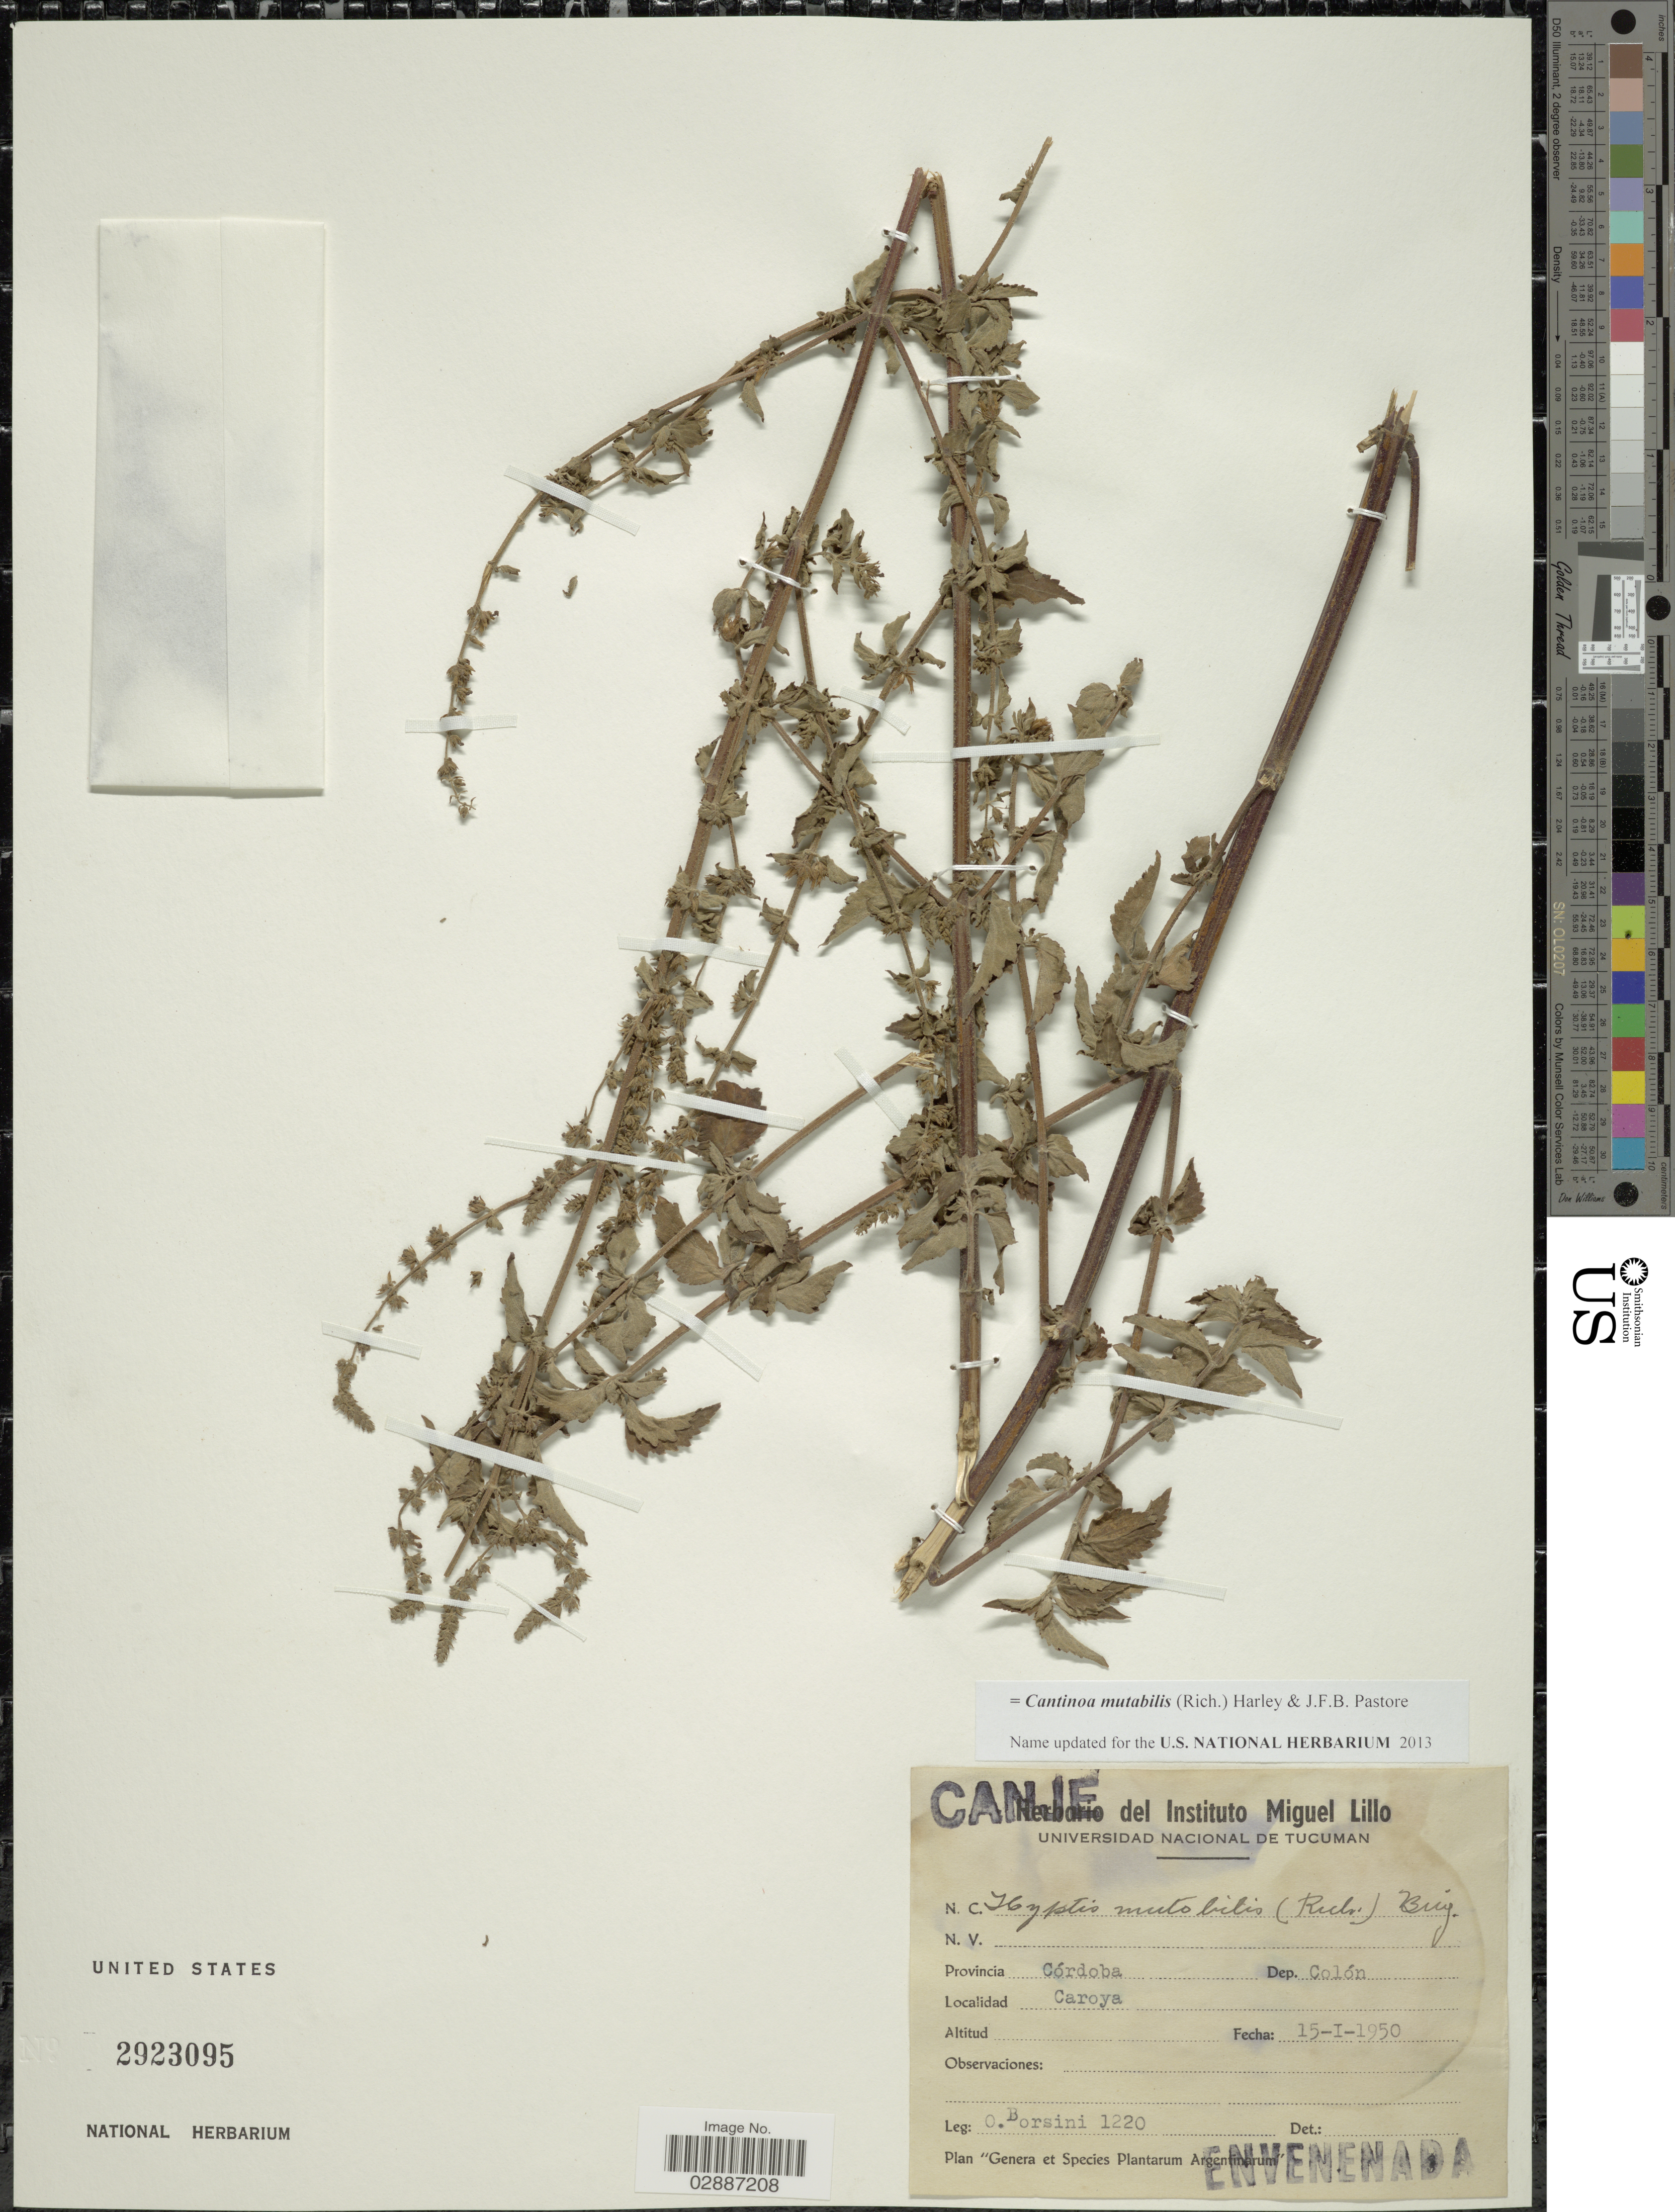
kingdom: Plantae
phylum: Tracheophyta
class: Magnoliopsida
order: Lamiales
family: Lamiaceae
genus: Cantinoa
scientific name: Cantinoa mutabilis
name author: (Epling) Harley & J.F.B. Pastore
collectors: O. H. Borsini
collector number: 1220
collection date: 1950-01-15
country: Argentina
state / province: Cordoba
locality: Dep. Colón. Caroya.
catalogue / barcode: US 2923095